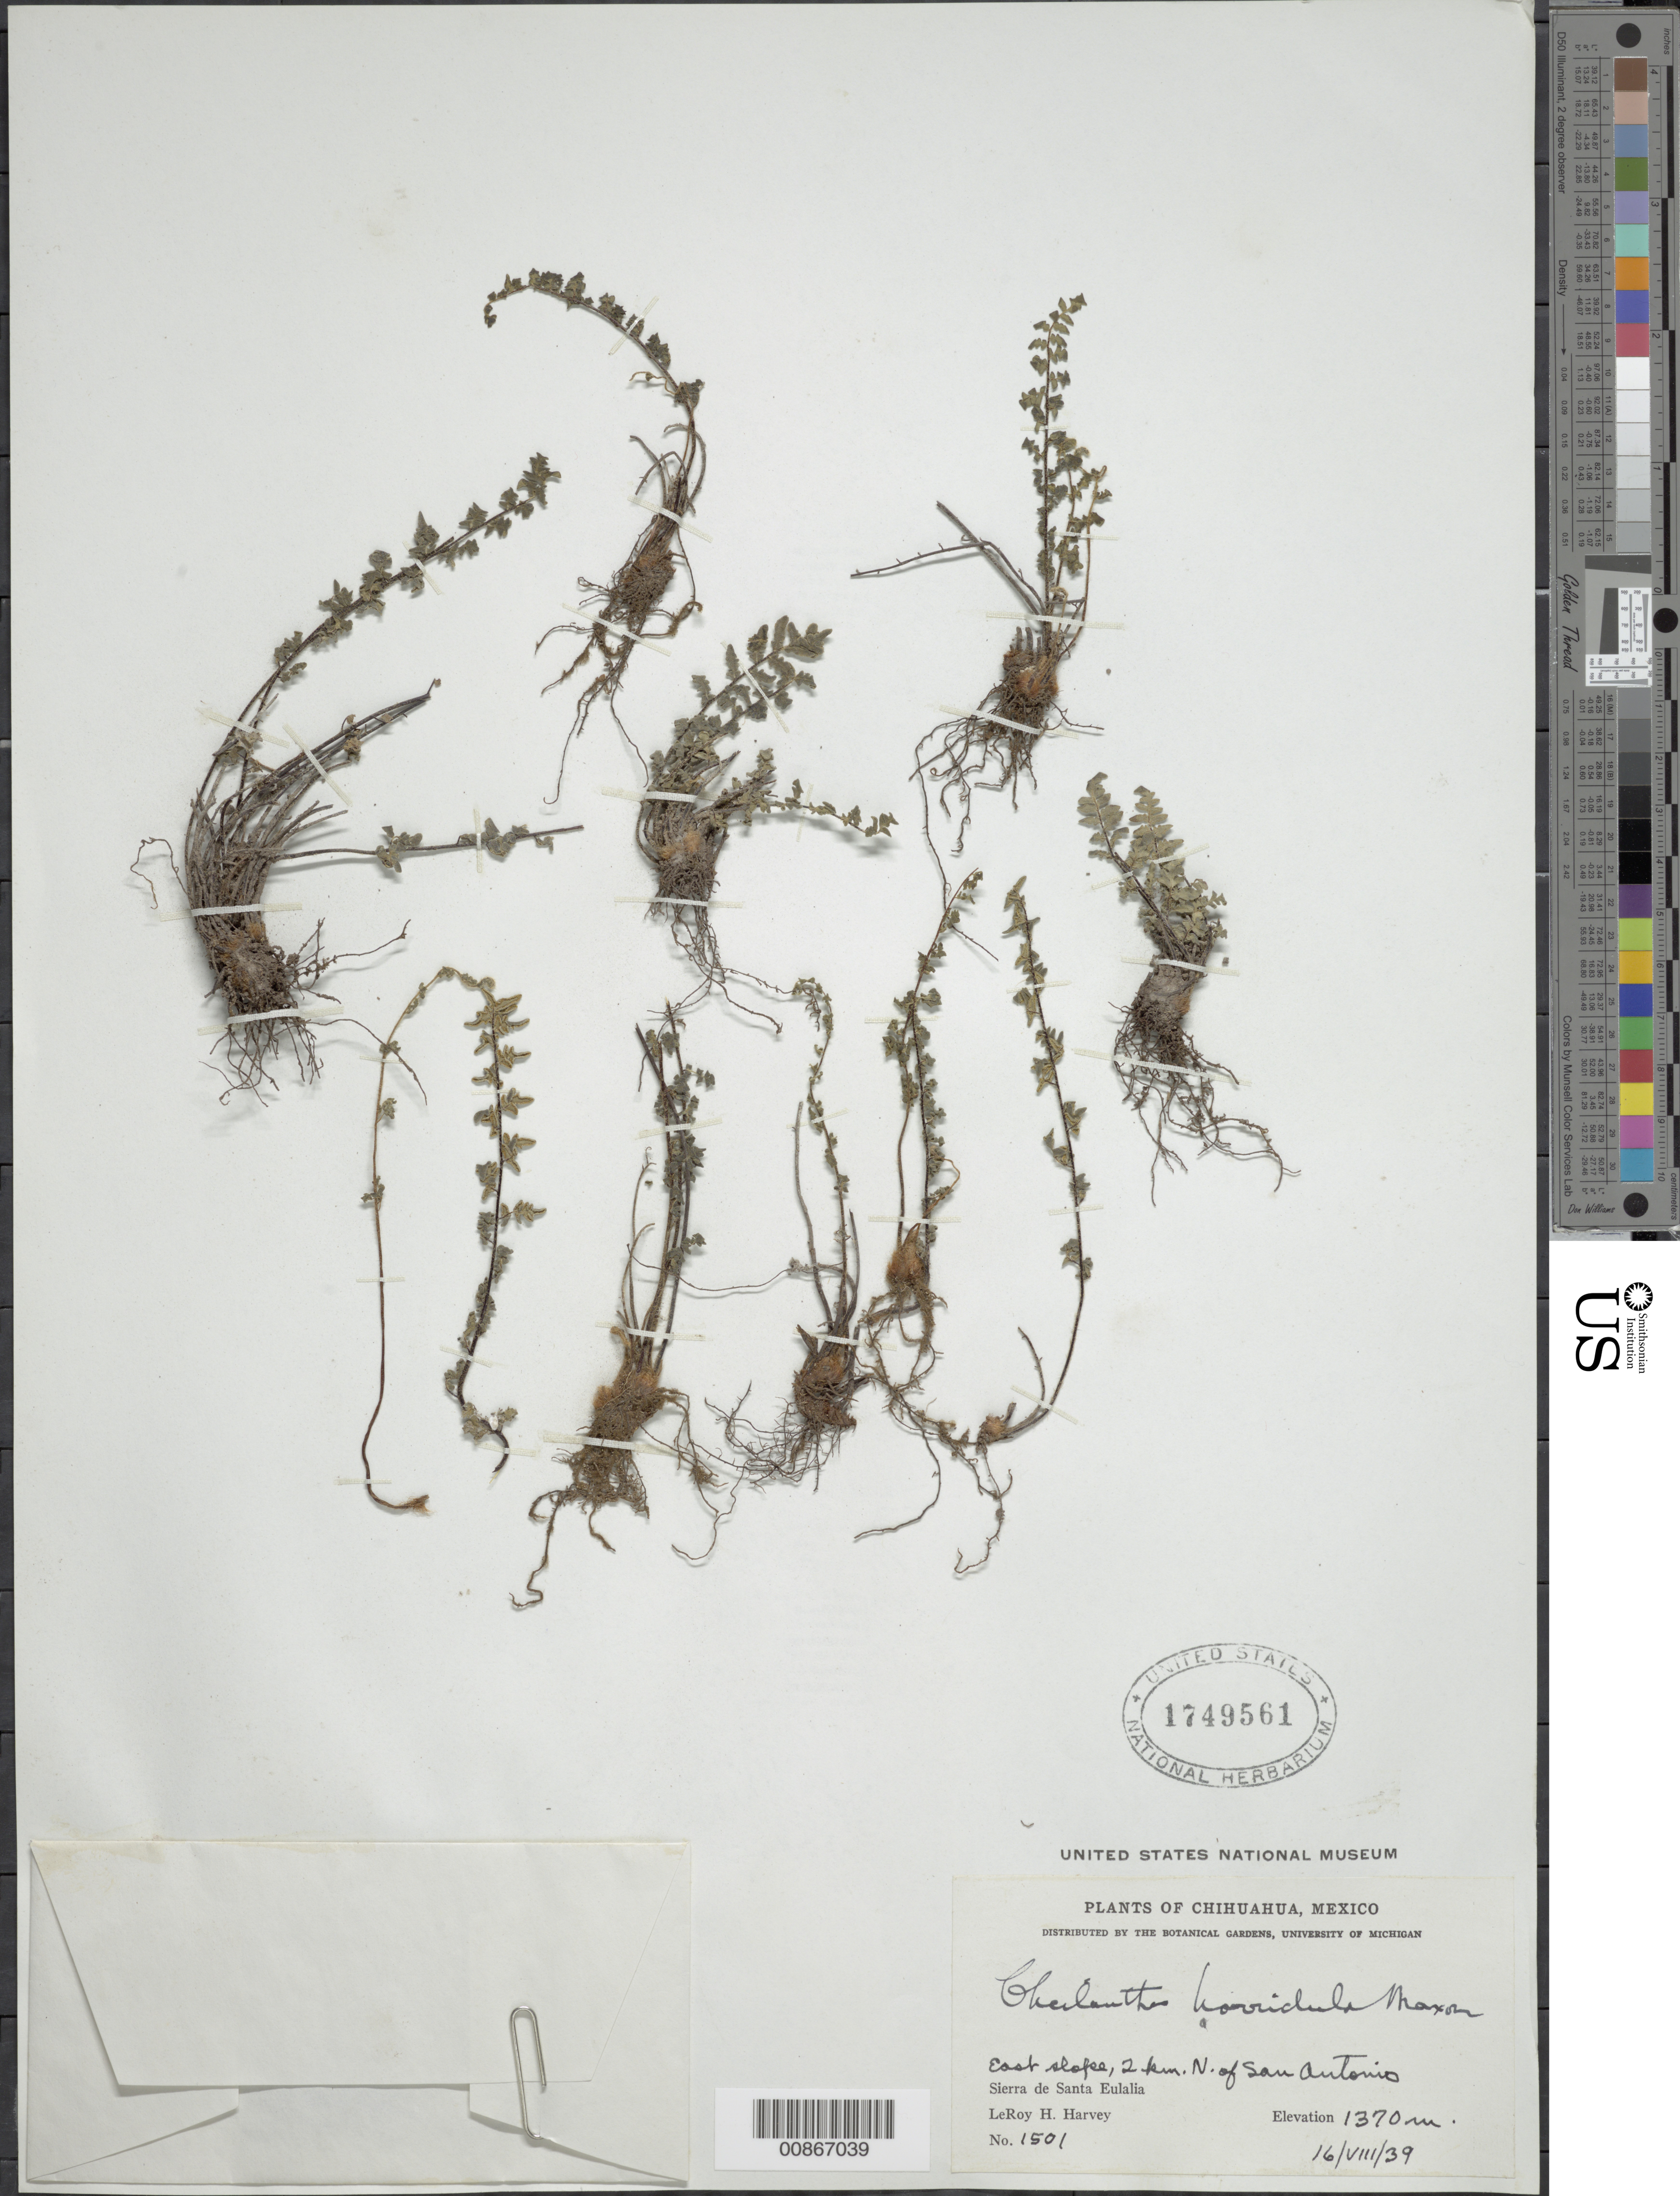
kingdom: Plantae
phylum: Tracheophyta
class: Polypodiopsida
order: Polypodiales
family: Pteridaceae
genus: Myriopteris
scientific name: Myriopteris scabra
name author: (C. Chr.) Grusz & Windham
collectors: L. H. Harvey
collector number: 1501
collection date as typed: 16 Aug 1939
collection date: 1939-08-16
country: Mexico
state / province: Chihuahua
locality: Sierra de Santa Eulalia, East slope, 2 km. N of San Antonio. Chihuahua.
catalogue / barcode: US 1749561